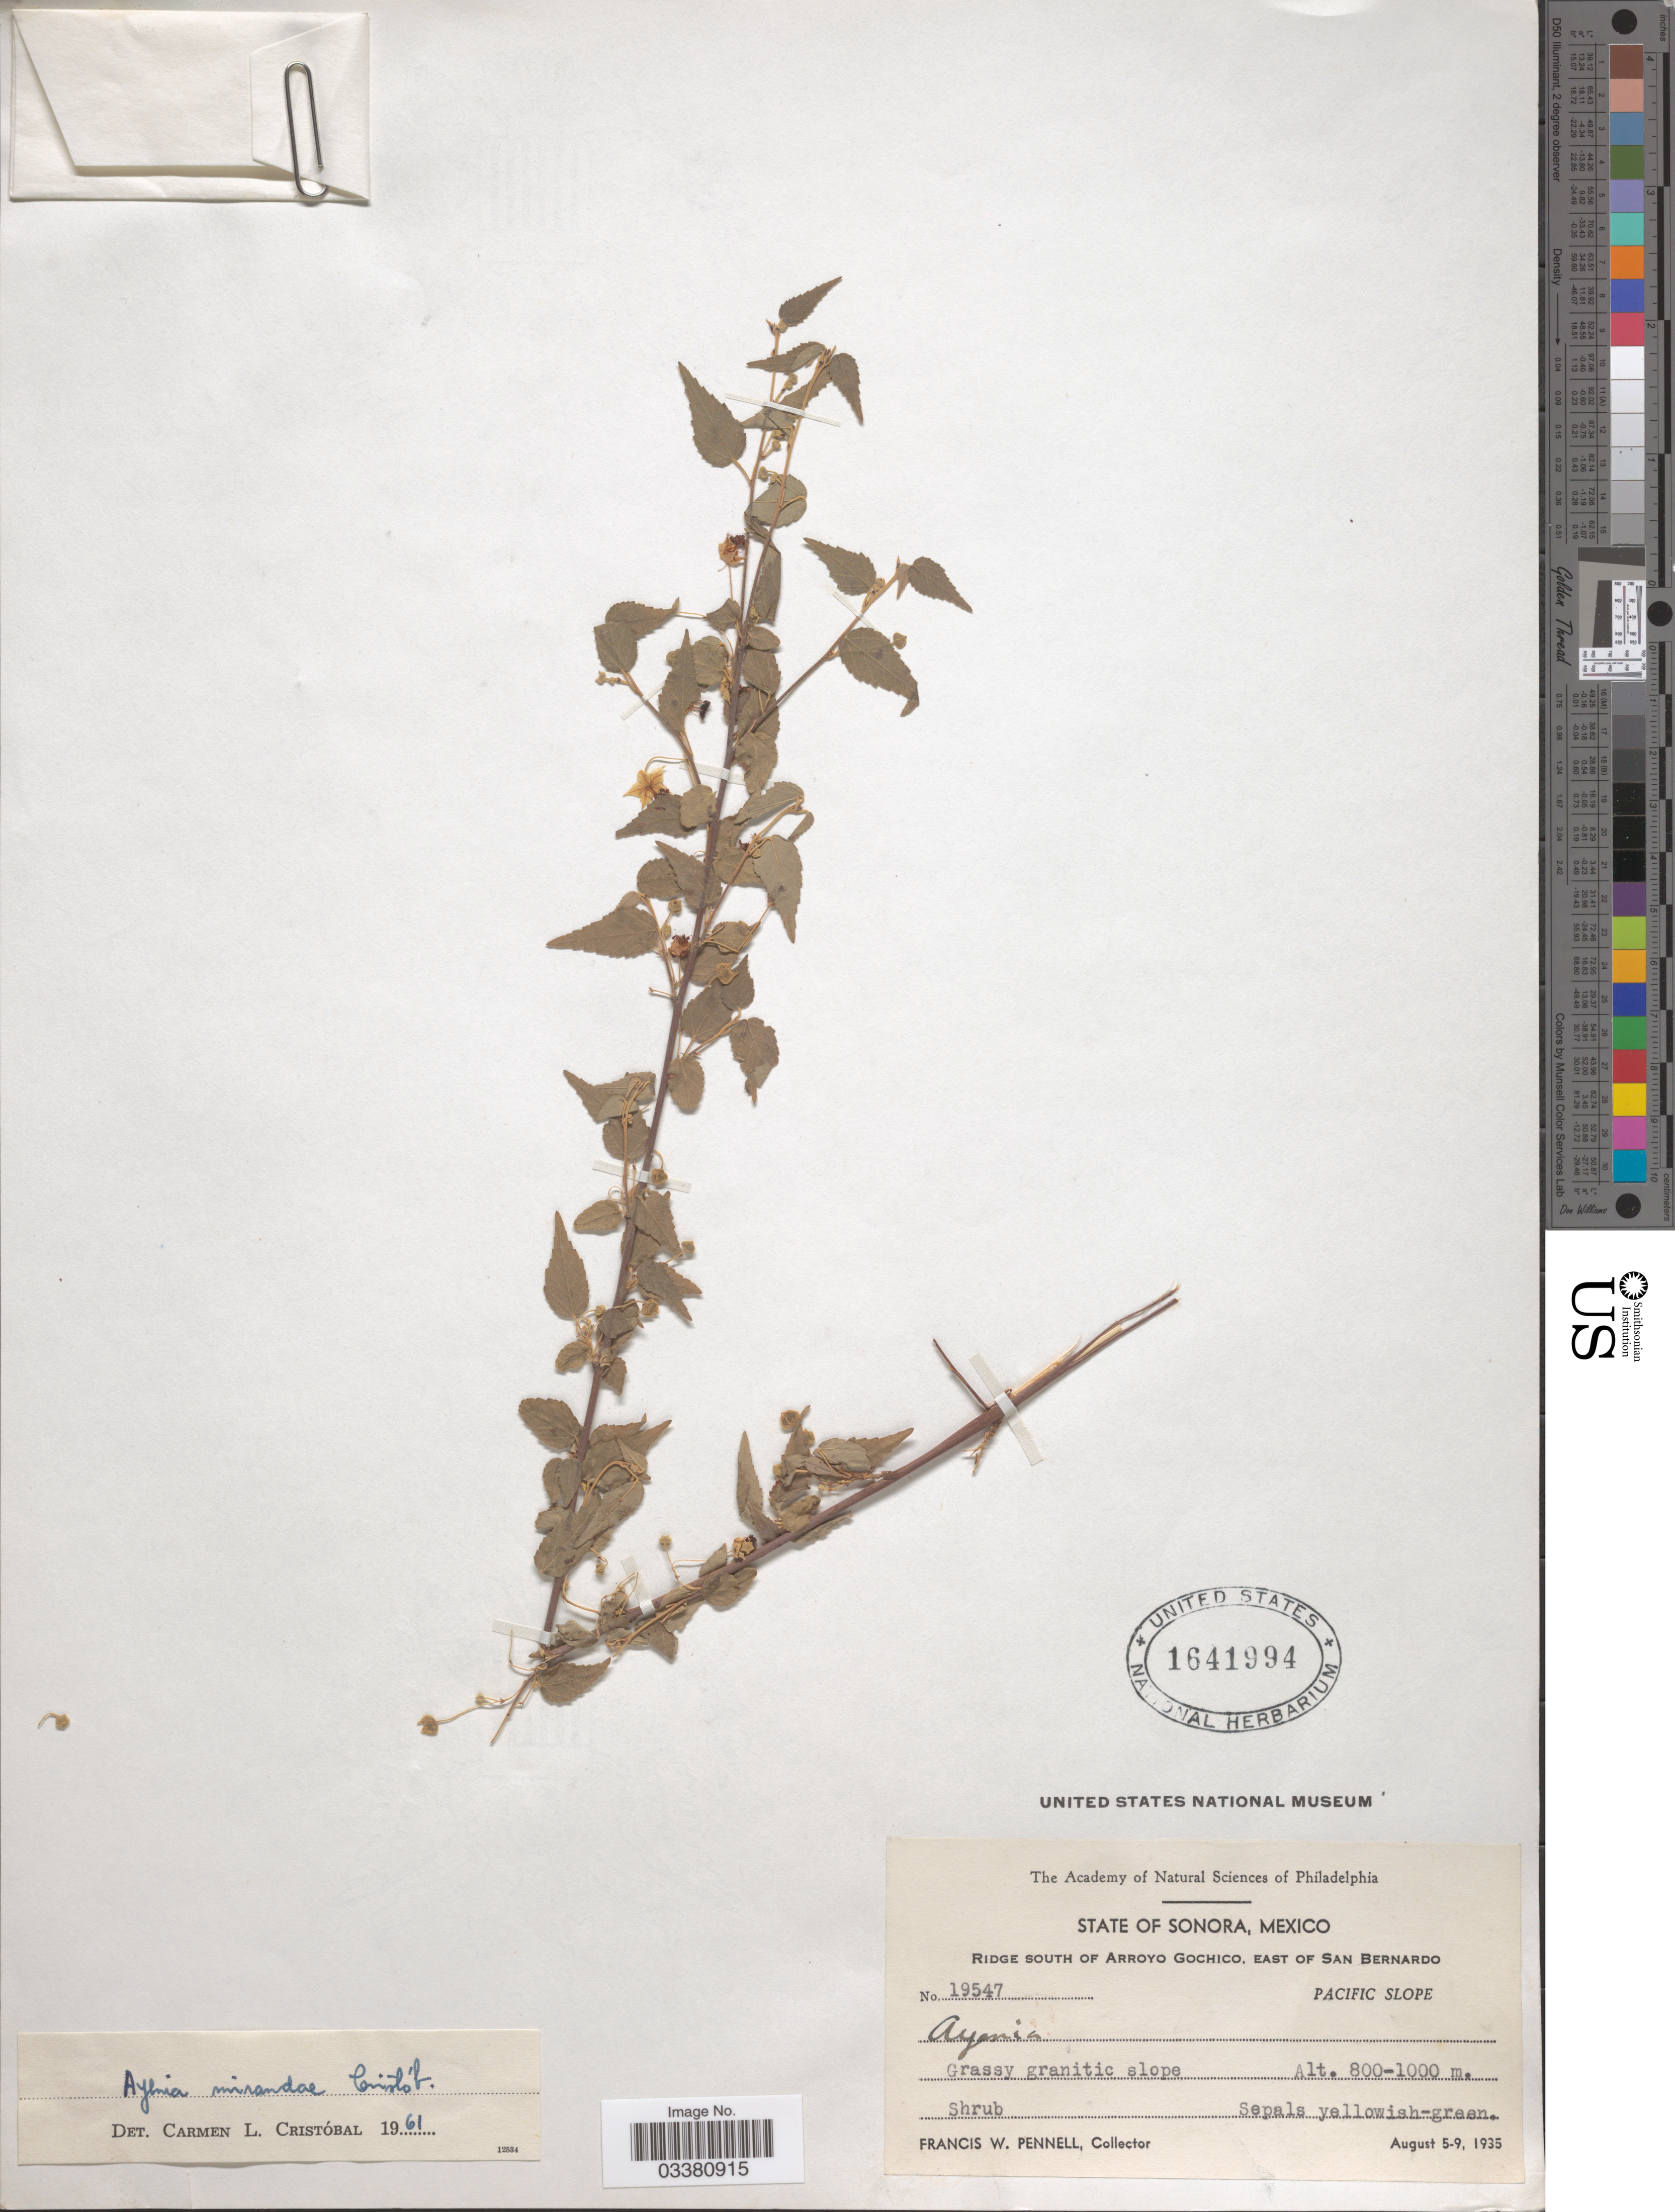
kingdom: Plantae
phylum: Tracheophyta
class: Magnoliopsida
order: Malvales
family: Malvaceae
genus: Ayenia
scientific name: Ayenia mirandae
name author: Cristóbal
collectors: F. W. Pennell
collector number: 19547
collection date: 1935-08-05/1935-08-09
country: Mexico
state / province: Sonora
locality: Ridge south of Arroyo Gochico, east of San Bernardo. Pacific Slope.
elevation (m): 800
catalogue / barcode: US 1641994